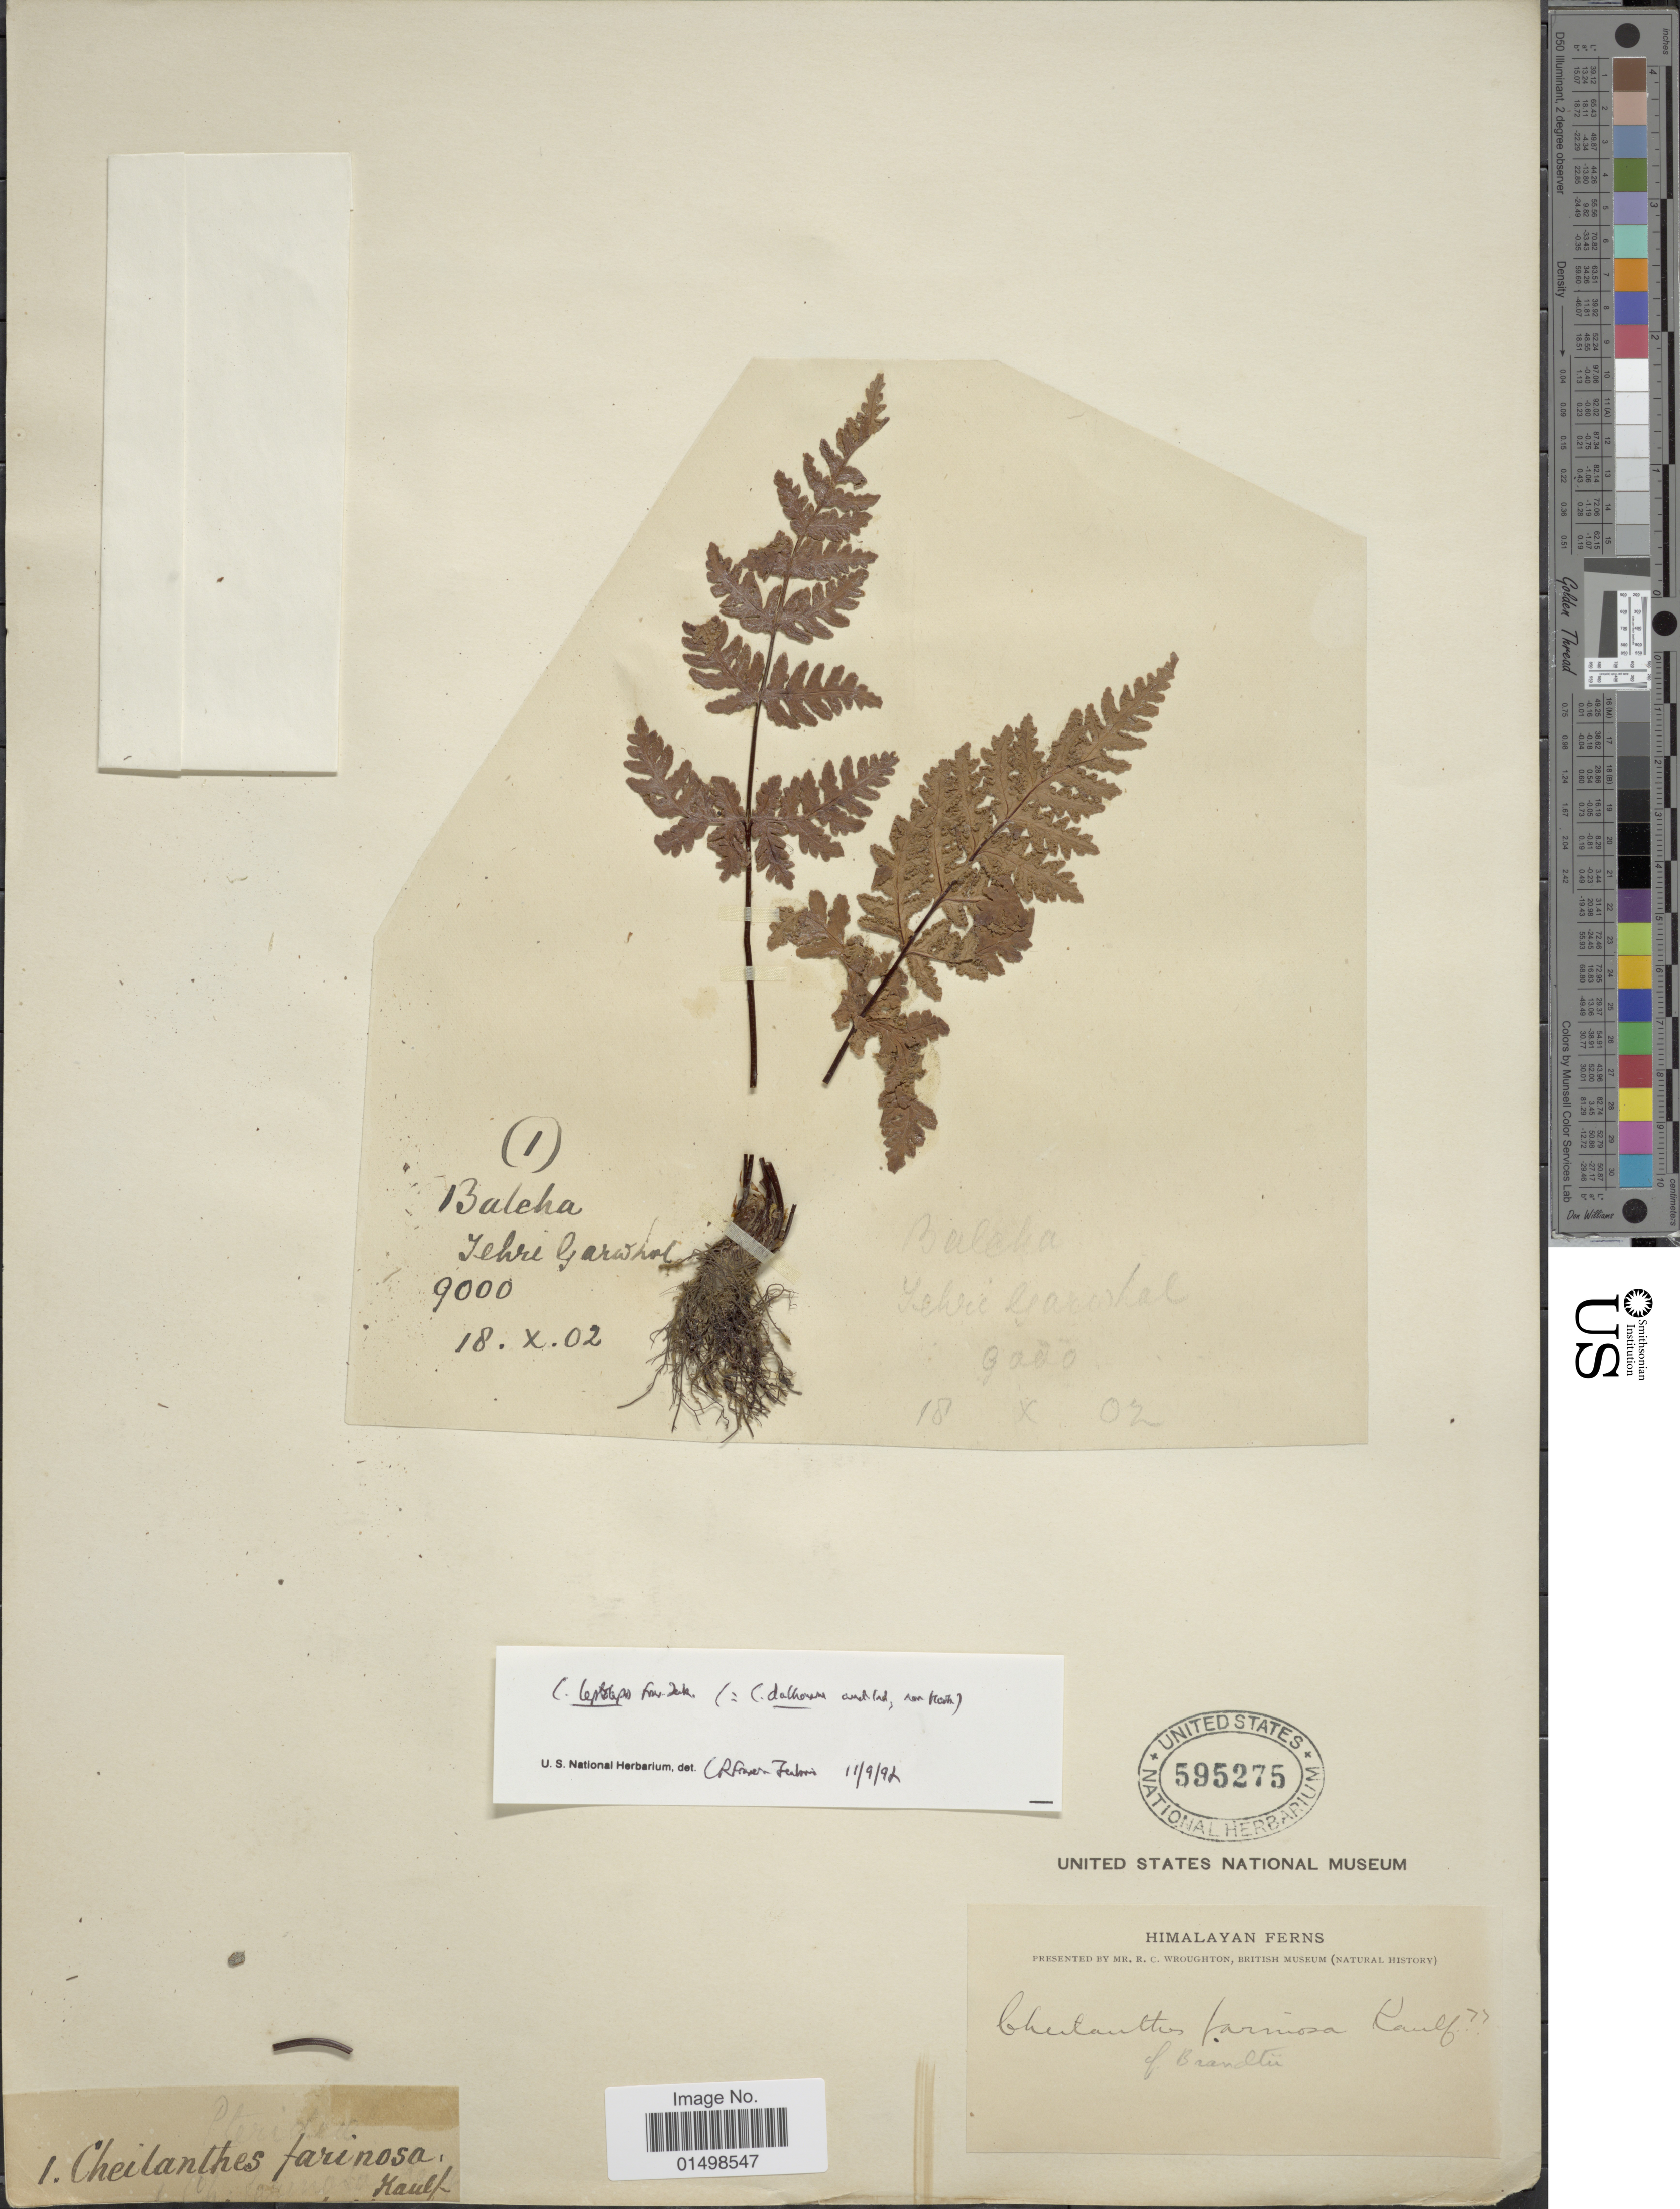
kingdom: Plantae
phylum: Tracheophyta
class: Polypodiopsida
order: Polypodiales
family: Pteridaceae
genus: Aleuritopteris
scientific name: Aleuritopteris farinosa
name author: (Forssk.) Fée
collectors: R. Wroughton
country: India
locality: Himalayan Ferns. Balcha Tehri Garwhal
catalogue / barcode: US 595275